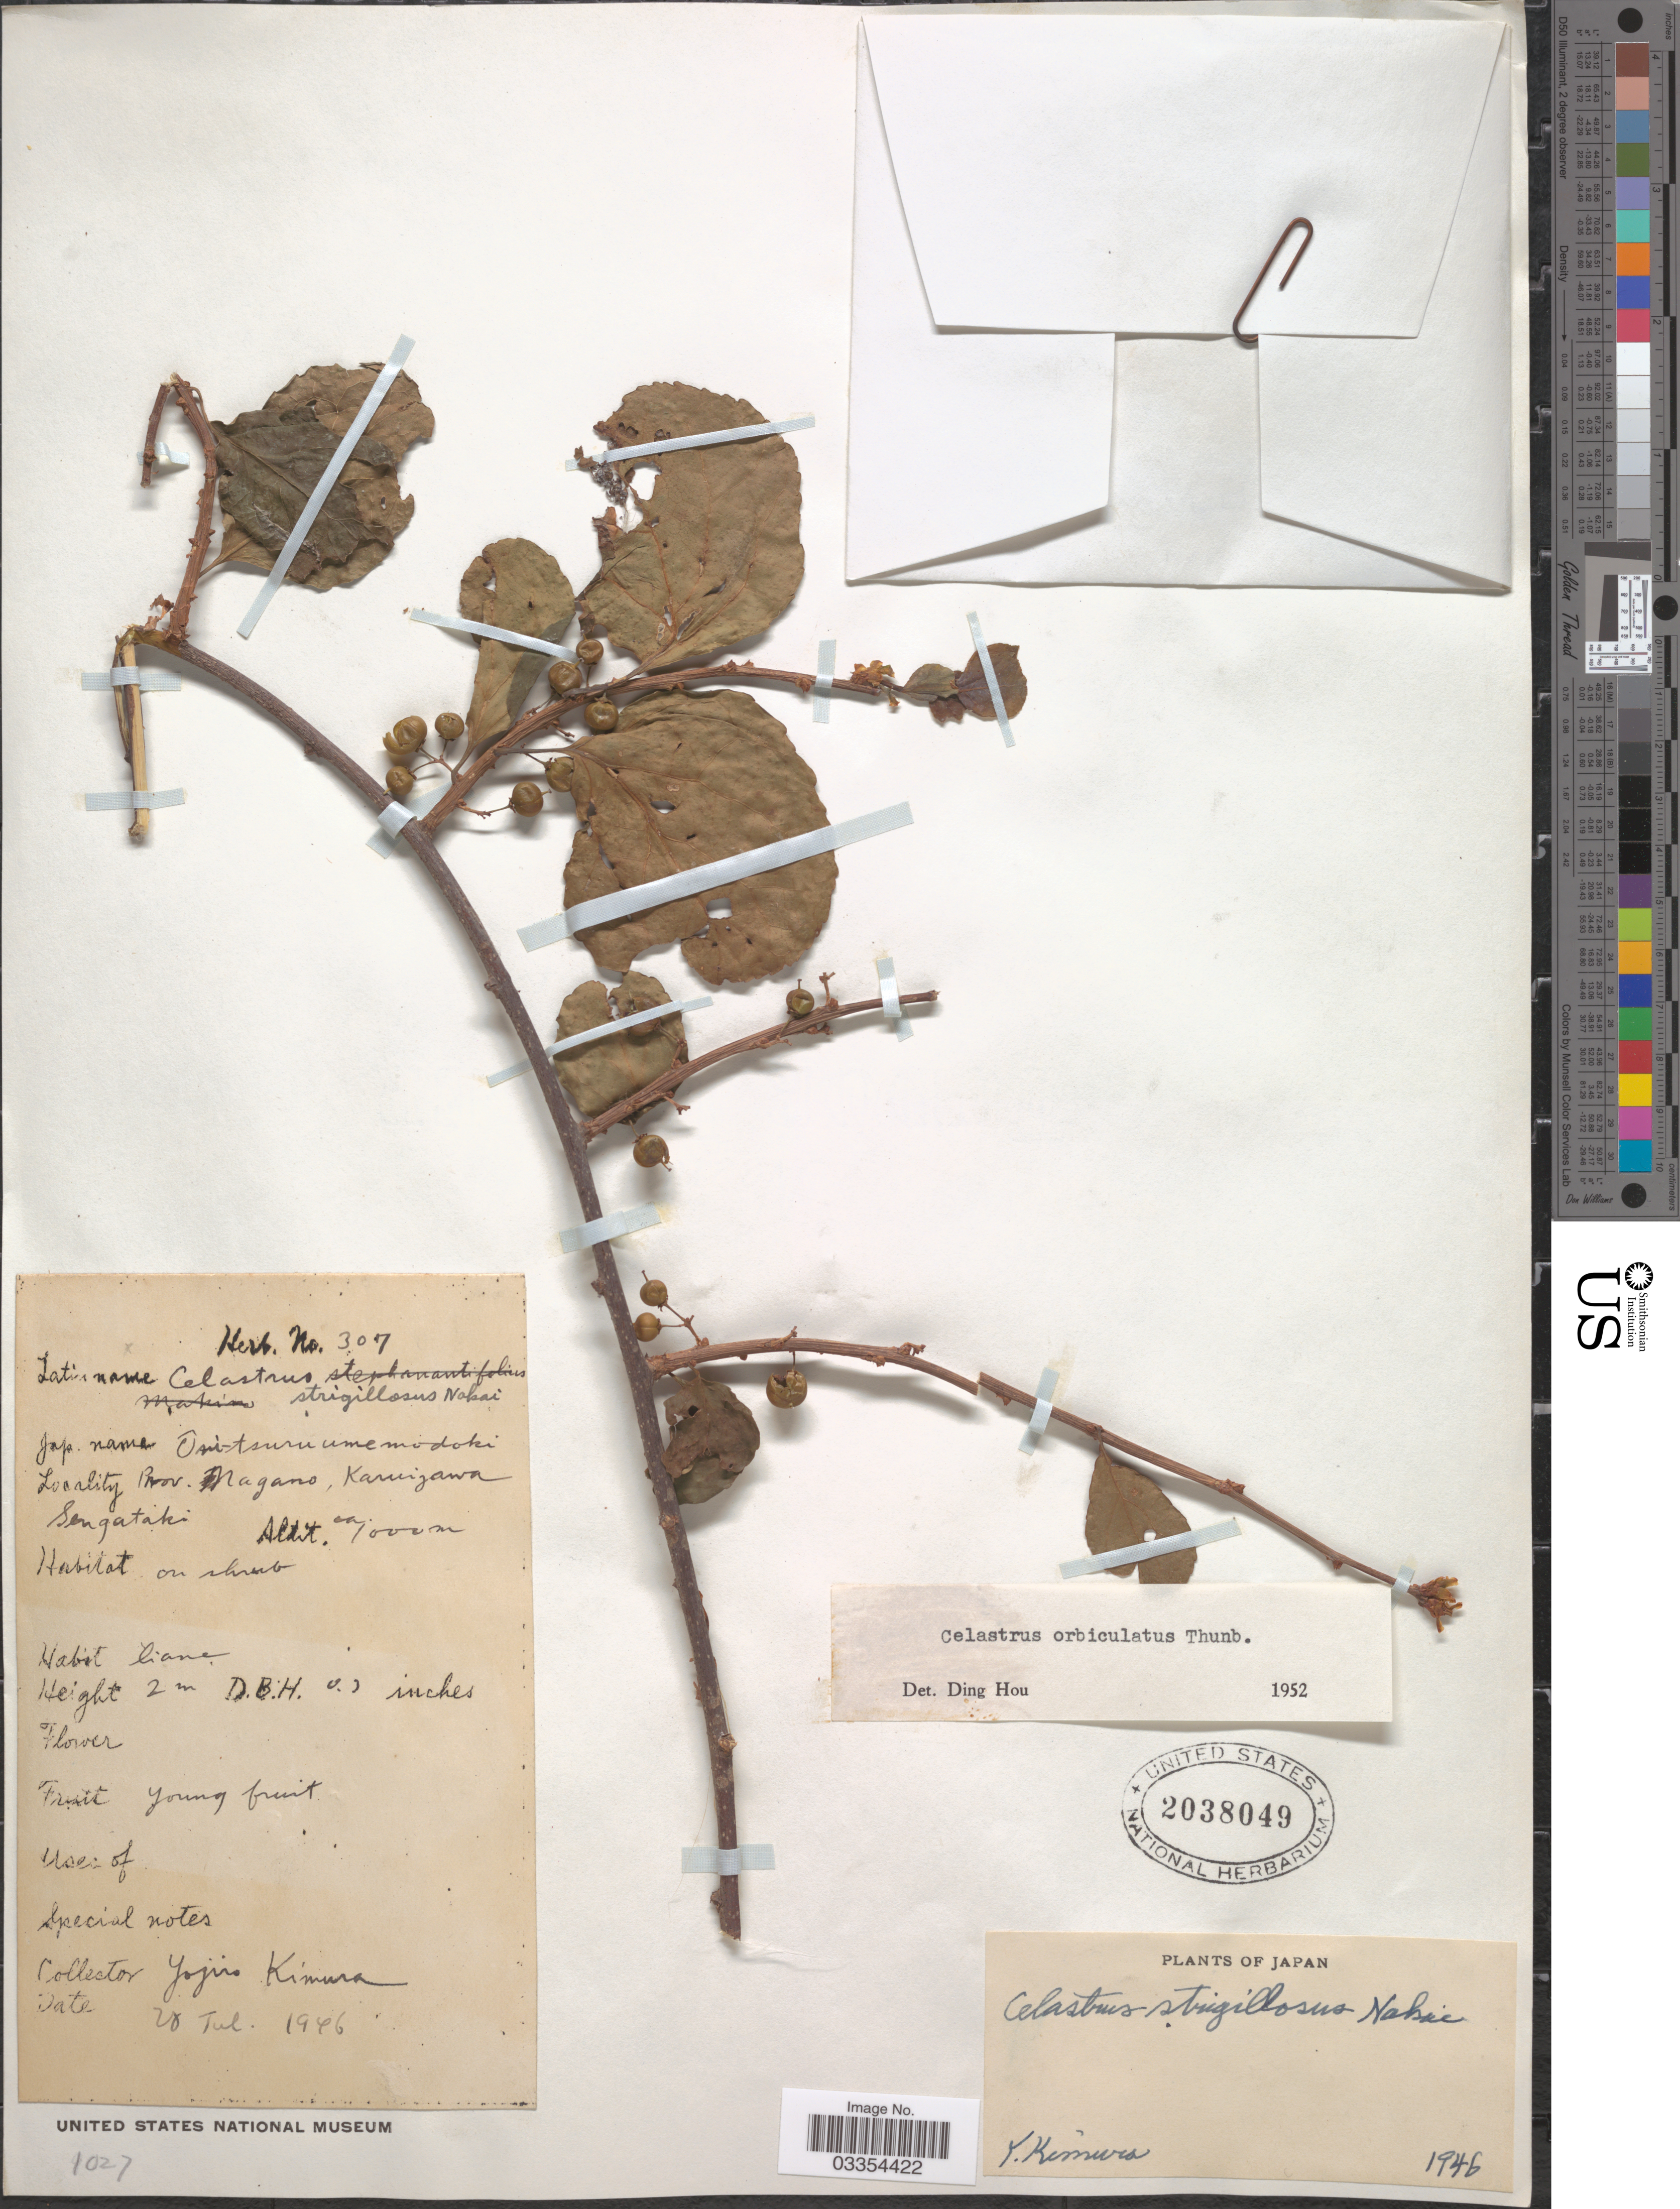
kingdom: Plantae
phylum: Tracheophyta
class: Magnoliopsida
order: Celastrales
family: Celastraceae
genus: Celastrus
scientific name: Celastrus orbiculatus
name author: Thunb.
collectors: Y. Kimura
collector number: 307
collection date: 1946-07-20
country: Japan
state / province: Nagano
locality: Karuizawa, Sengataki.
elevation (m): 7000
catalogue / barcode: US 2038049